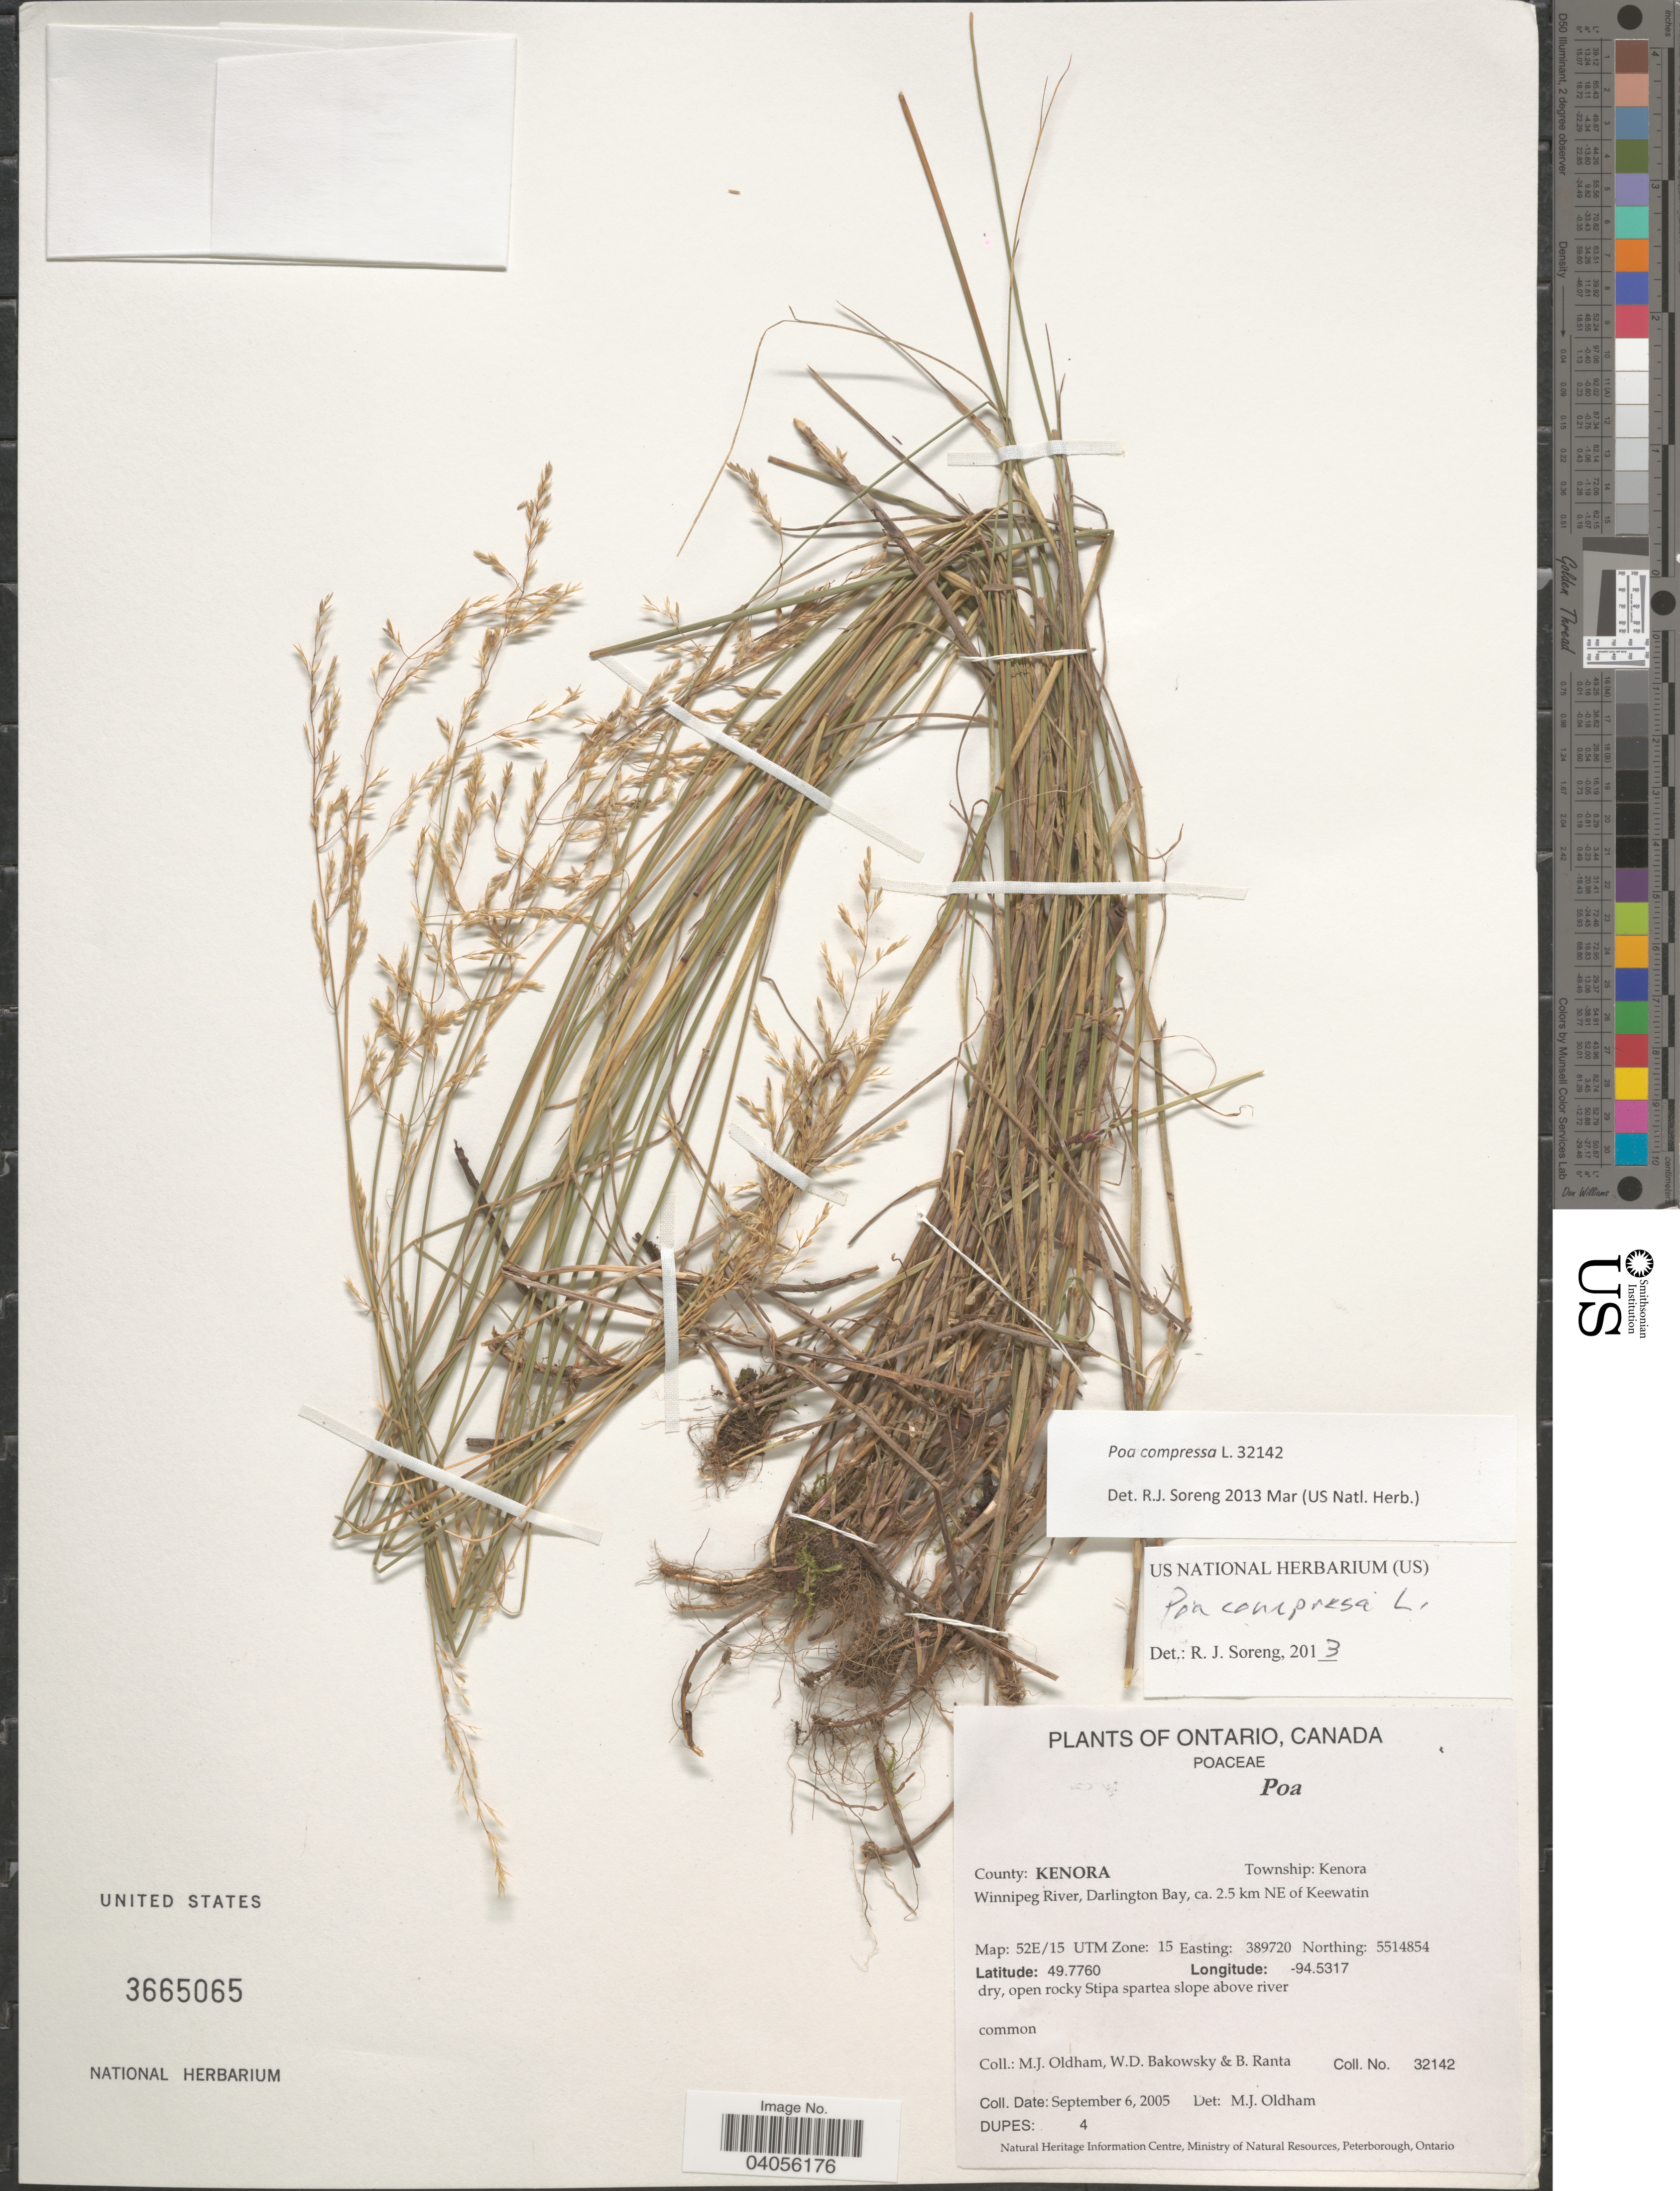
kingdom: Plantae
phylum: Tracheophyta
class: Liliopsida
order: Poales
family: Poaceae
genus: Poa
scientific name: Poa compressa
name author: L.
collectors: M. Oldham, W. Bakowsky & B. Ranta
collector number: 32142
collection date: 2005-09-06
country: Canada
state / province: Ontario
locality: County: Kenora. Township: Kenora. Winnipeg River, Darlington Bay, ca. 2.5 km NE of Keewatin. Map: 52E/15 UTM Zone: 15 Easting: 389720 Northing: 5514854. Dry, open rocky Stipa spartea slope above river.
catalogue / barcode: US 3665065